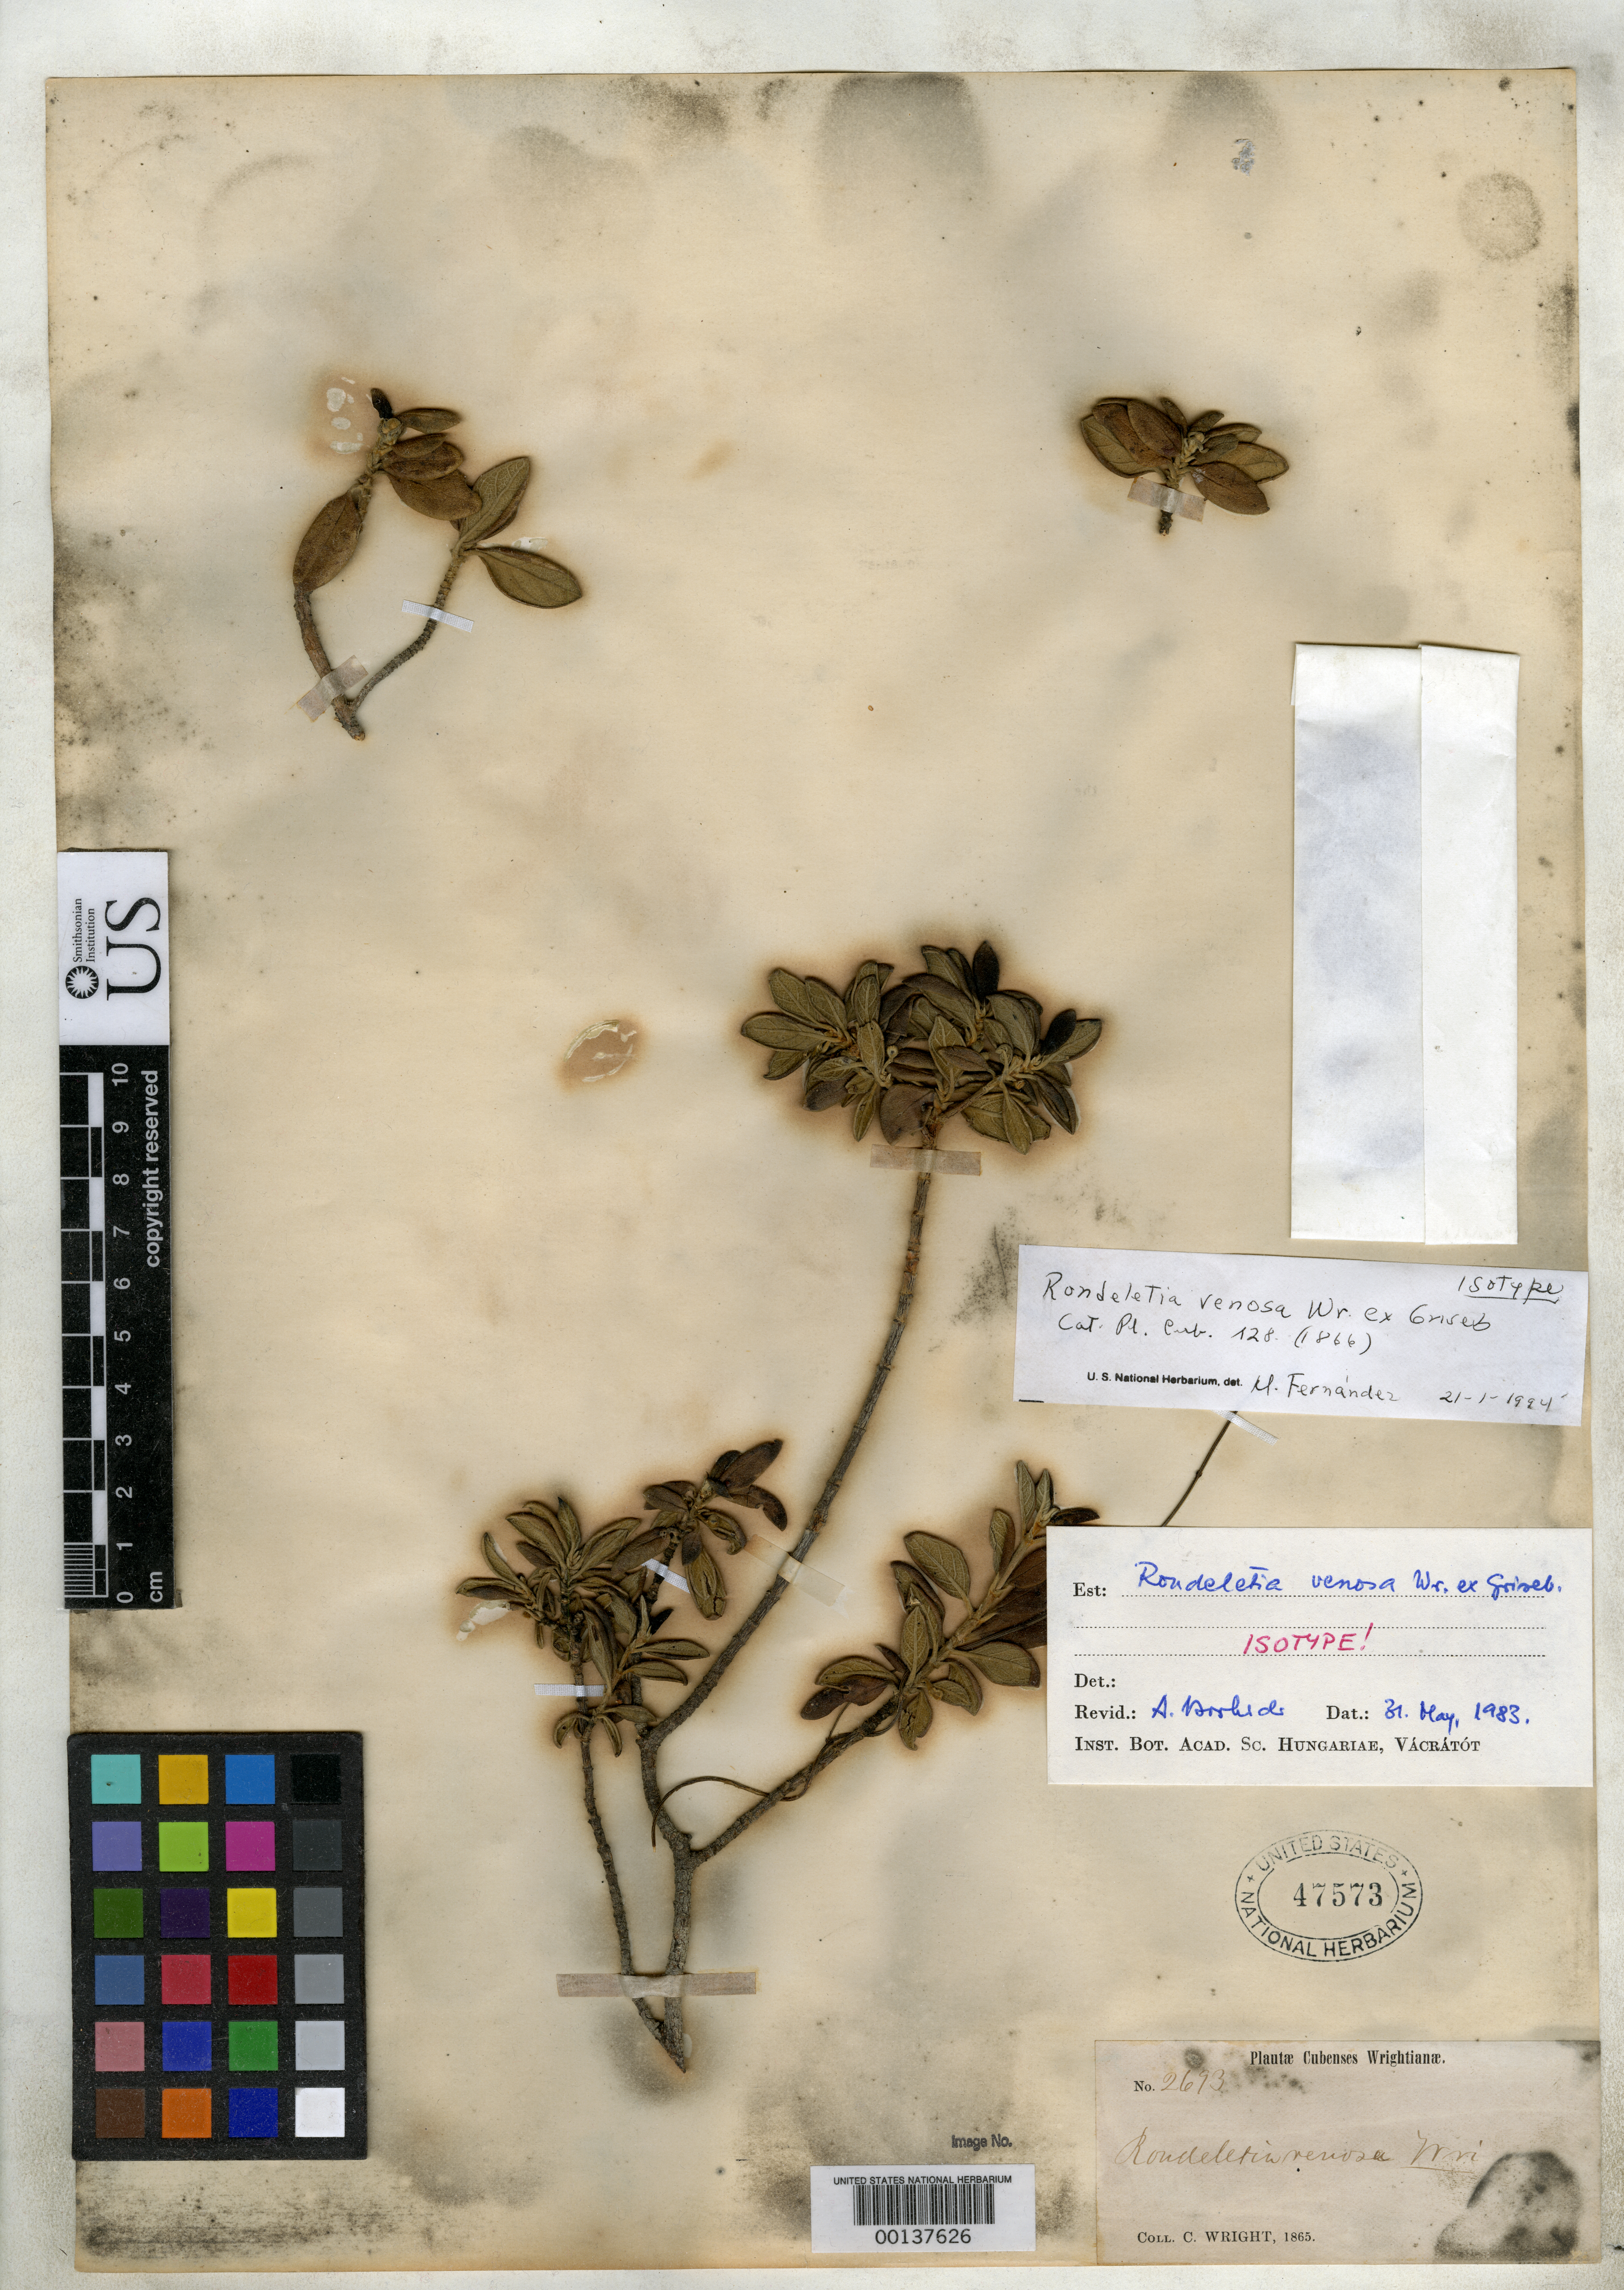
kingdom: Plantae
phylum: Tracheophyta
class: Magnoliopsida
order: Gentianales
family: Rubiaceae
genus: Rondeletia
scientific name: Rondeletia venosa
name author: C. Wright in Griseb.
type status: Isotype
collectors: C. Wright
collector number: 2693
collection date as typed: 1865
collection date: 1865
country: Cuba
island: Greater Antilles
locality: Near San Marcos, Bahia Honda.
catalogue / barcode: US 47573